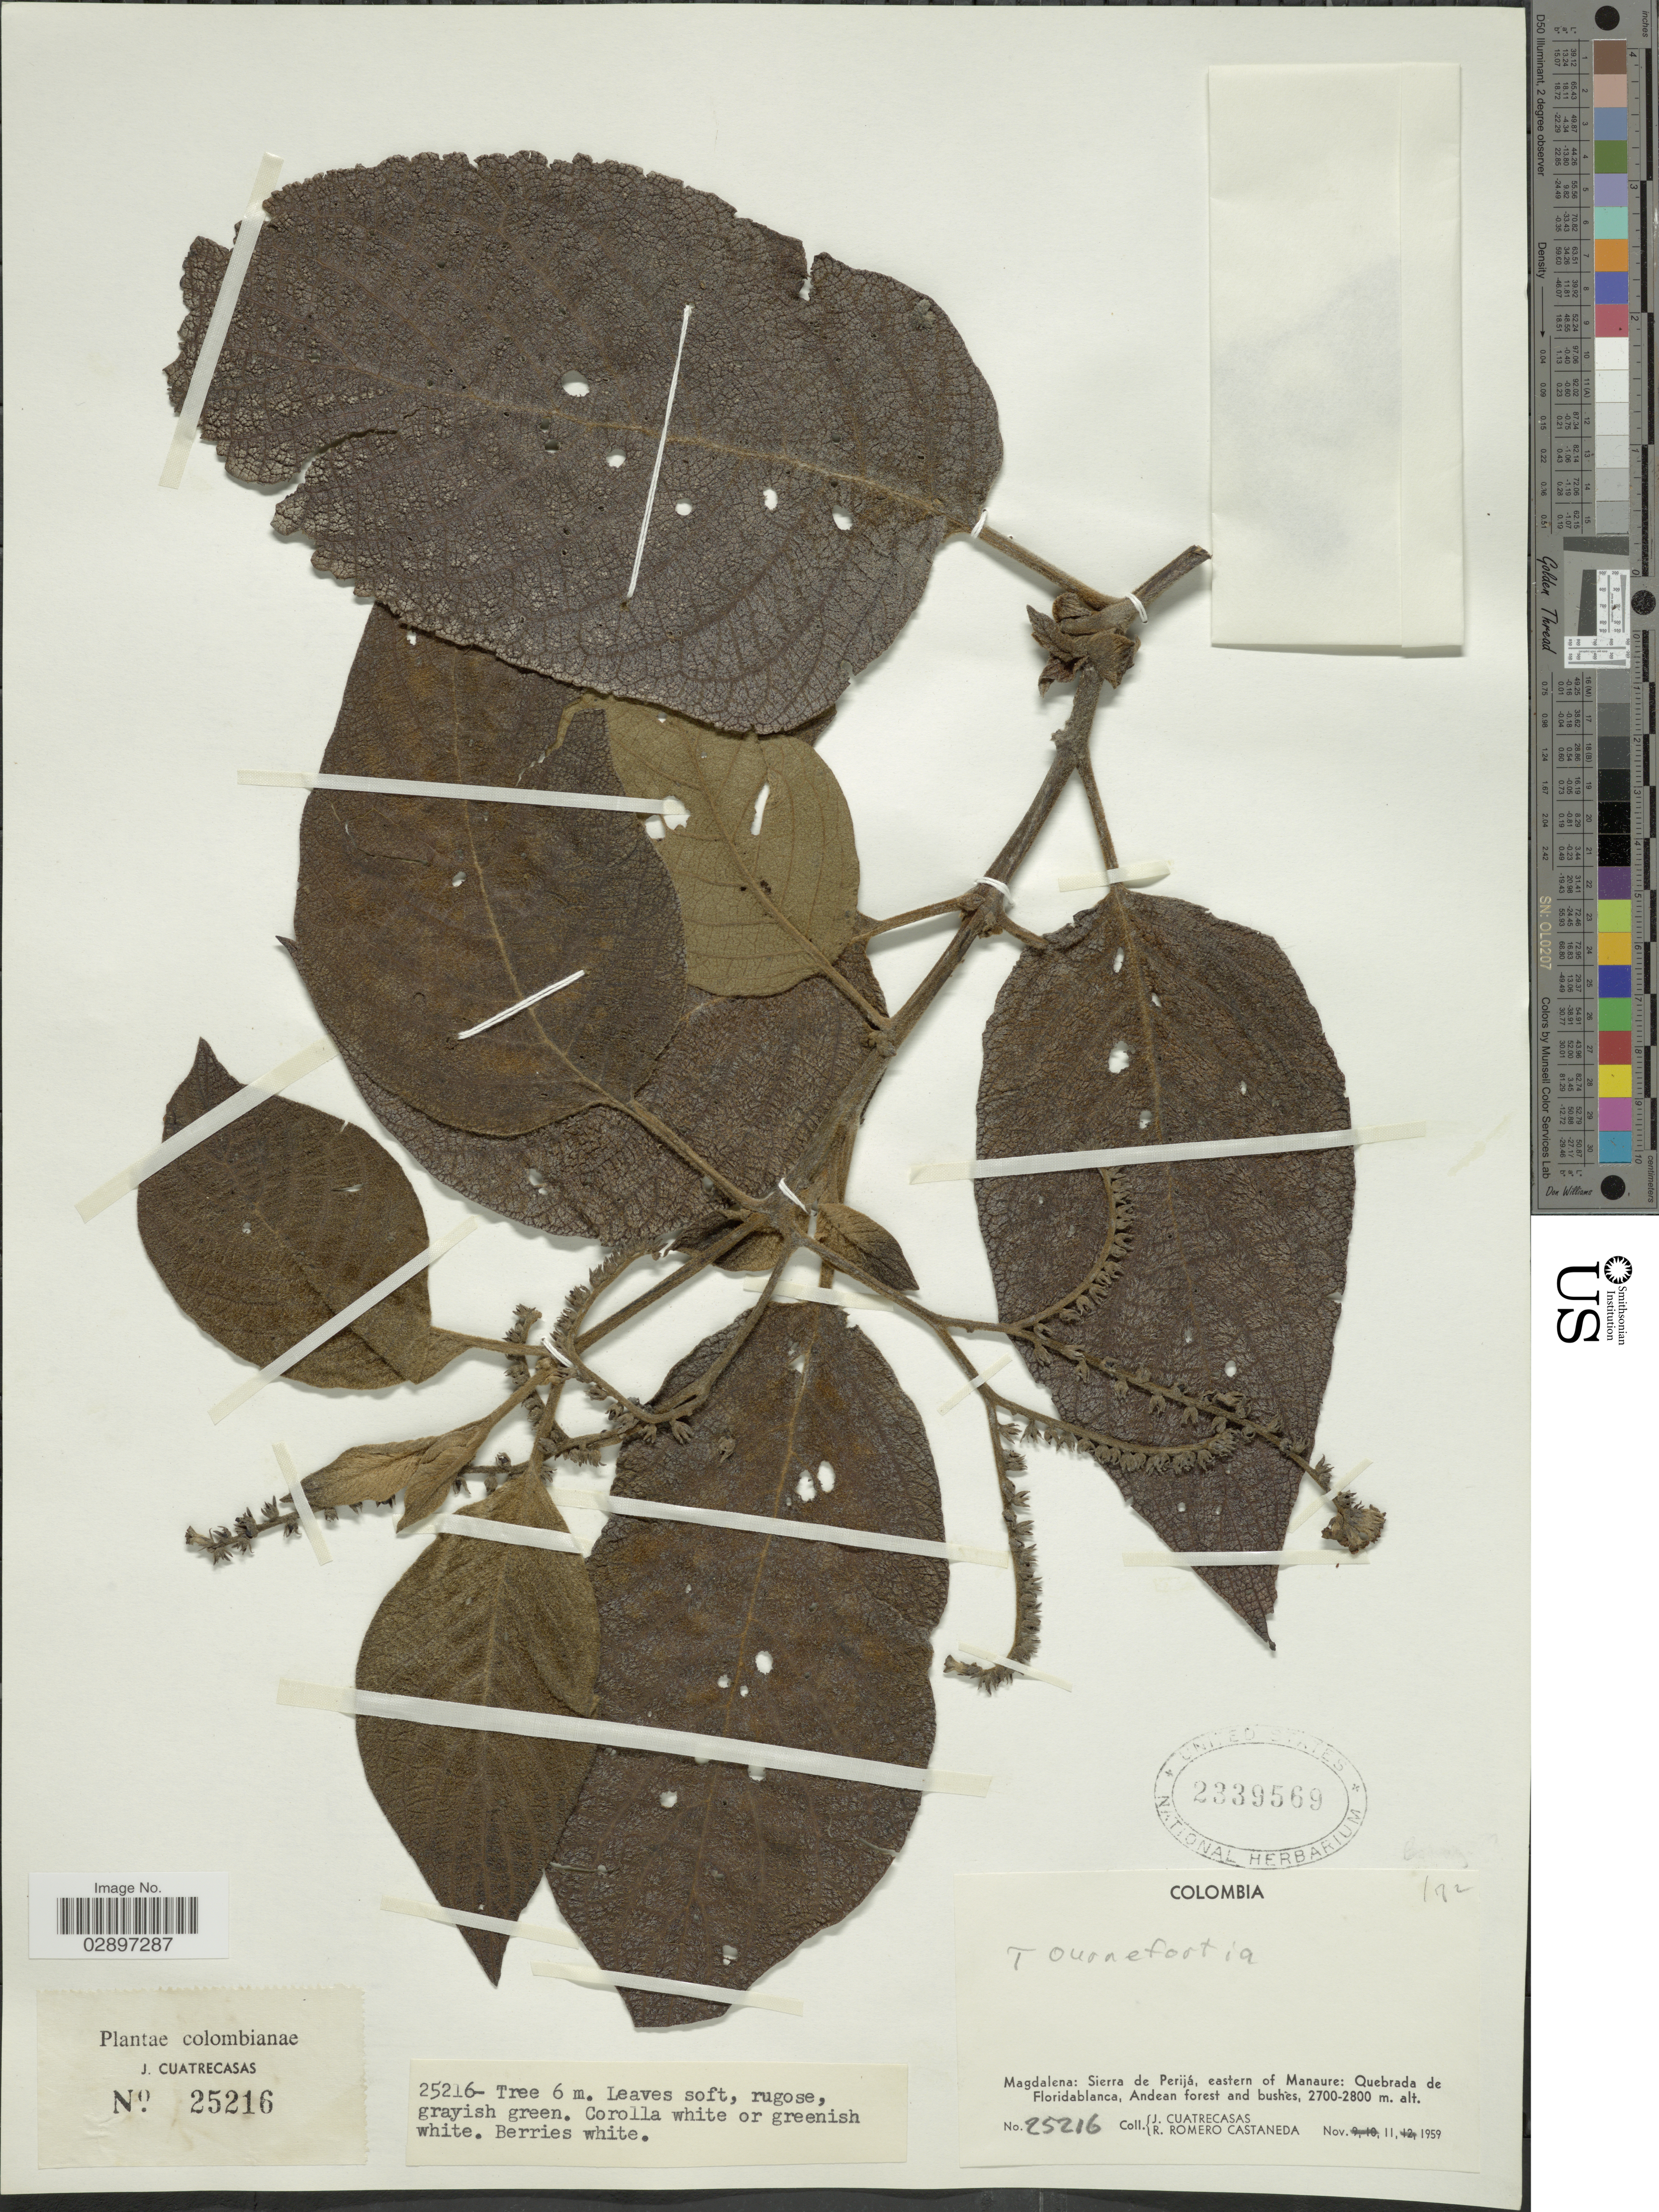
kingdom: Plantae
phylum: Tracheophyta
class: Magnoliopsida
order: Boraginales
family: Heliotropiaceae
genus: Tournefortia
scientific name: Tournefortia macrostachya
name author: Rusby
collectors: J. Cuatrecasas & R. Romero Castañeda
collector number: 25216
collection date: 1959-11-11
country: Colombia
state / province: Magdalena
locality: Magdalena: Sierra de Perijá, eastern of Manaure:Quebrada de Floridablanca, Andean forest and bushes.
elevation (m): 2700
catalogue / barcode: US 2339569